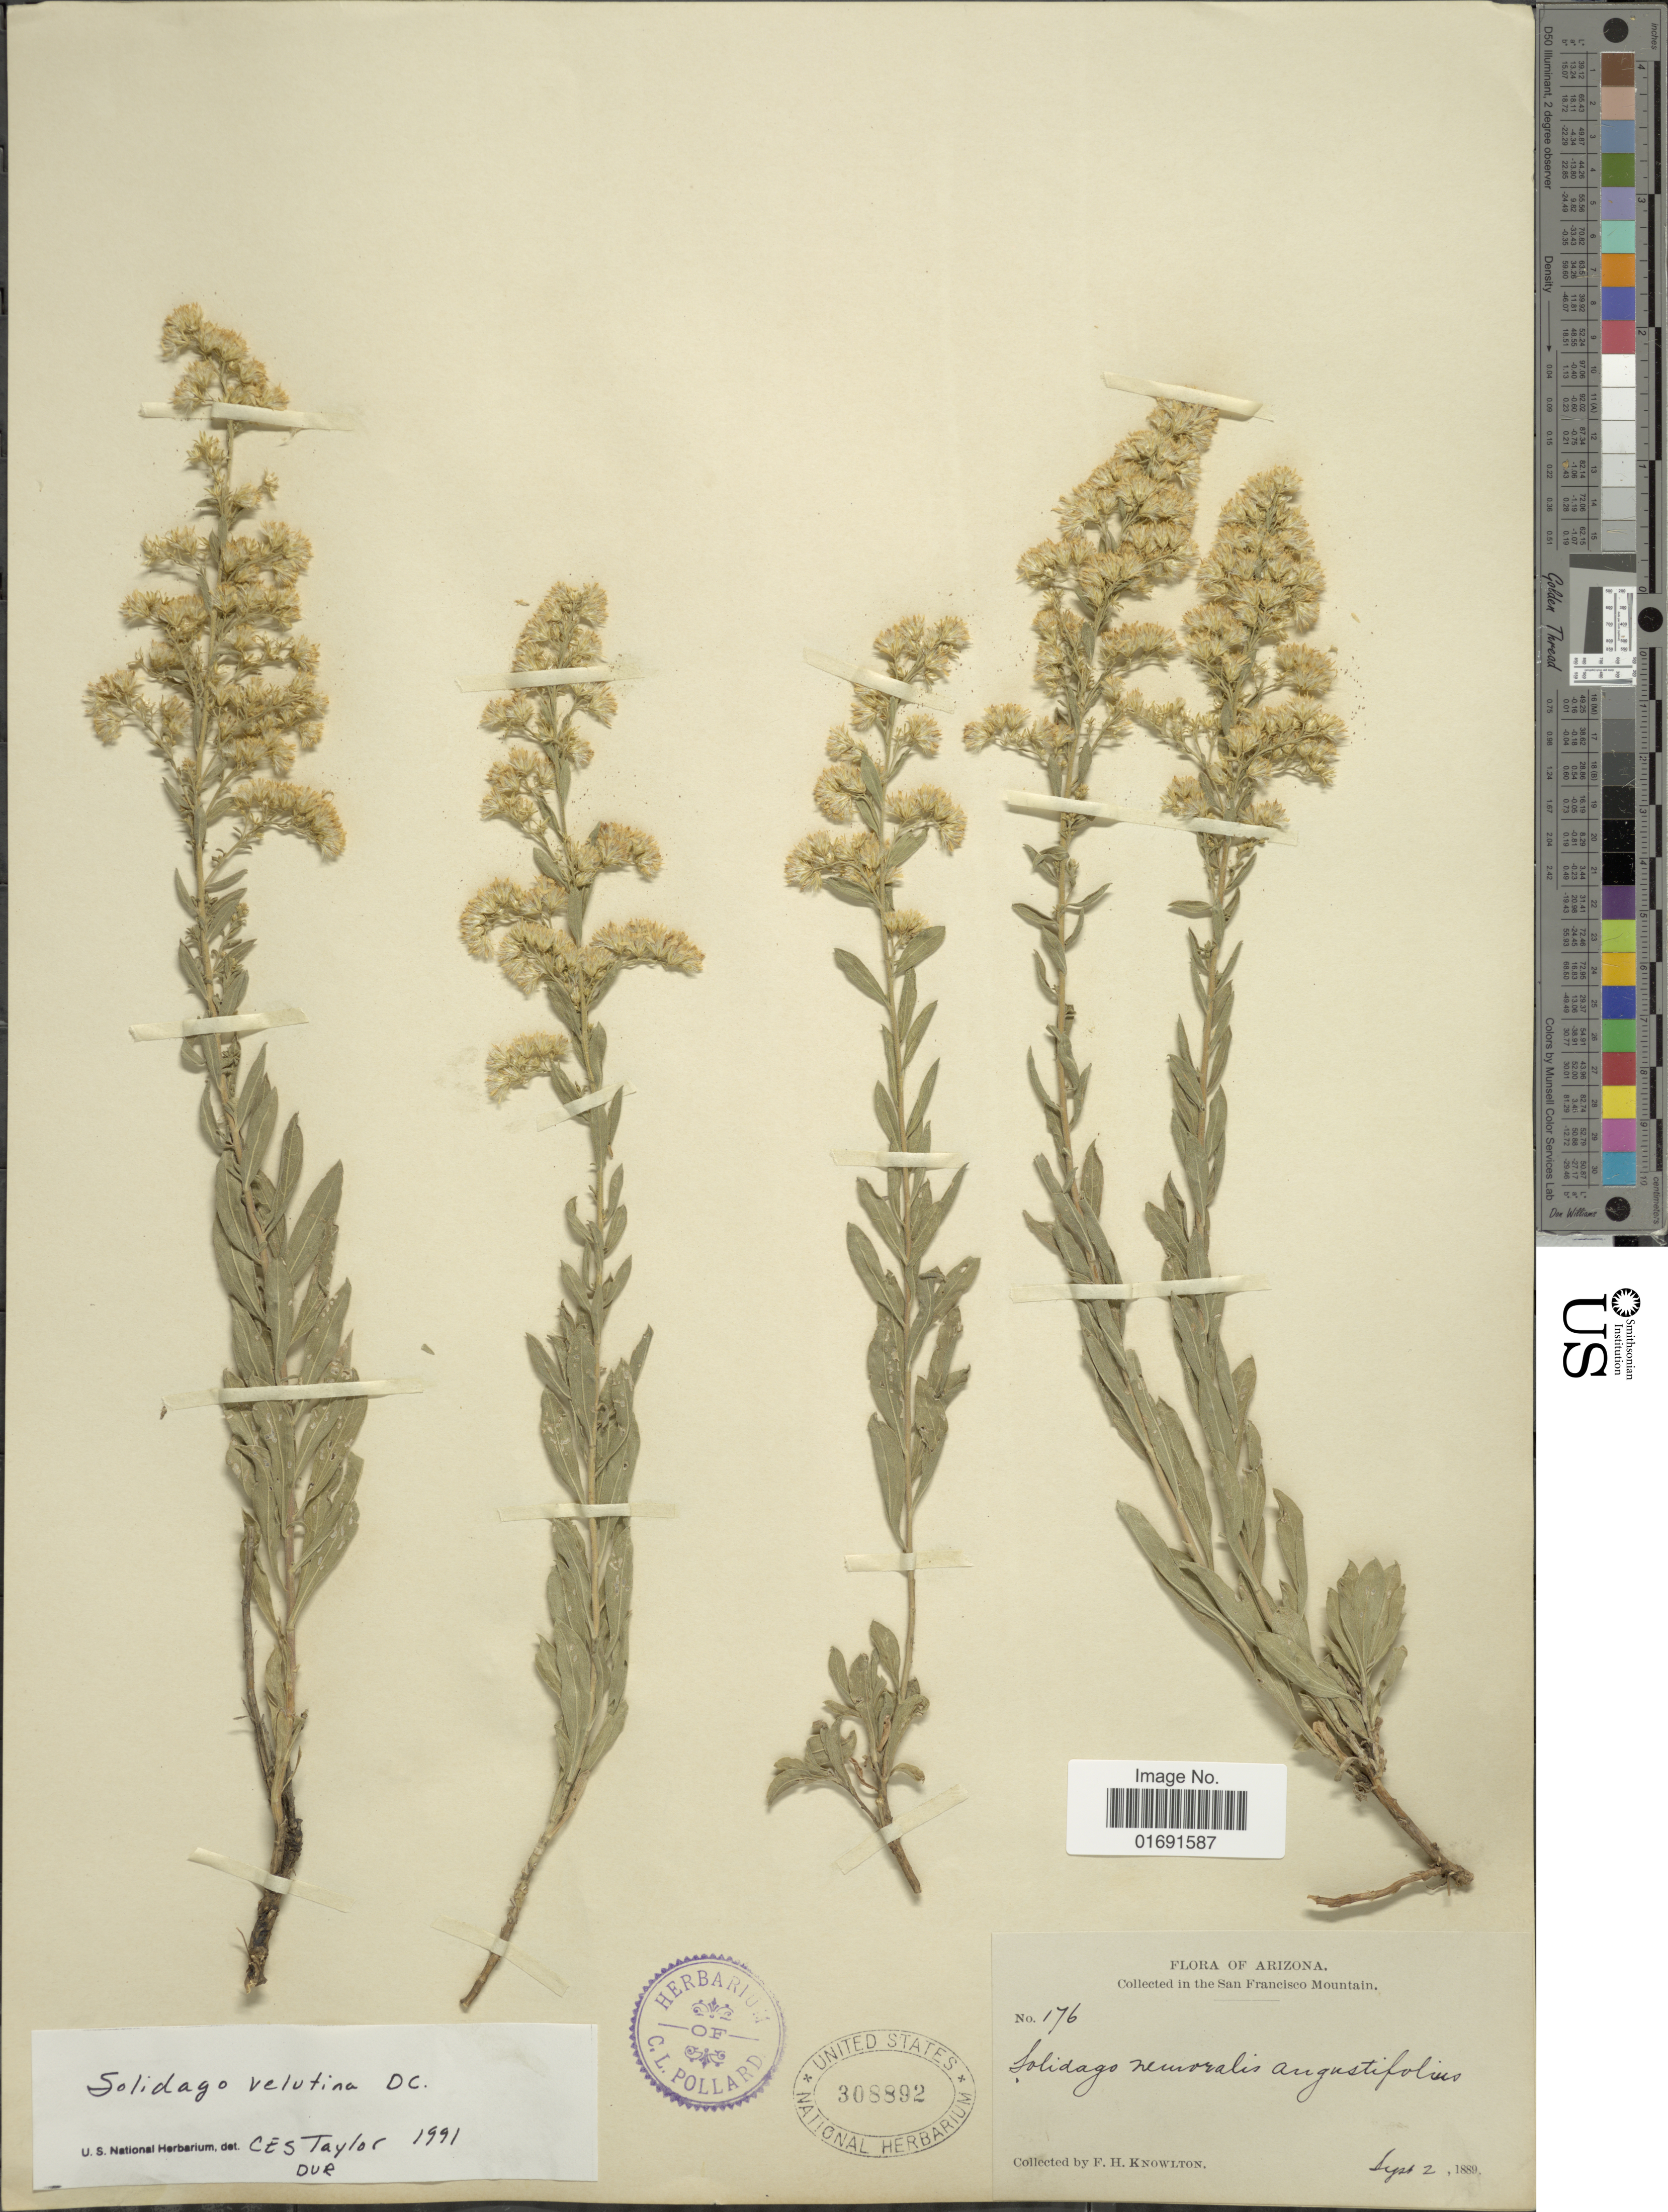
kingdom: Plantae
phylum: Tracheophyta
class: Magnoliopsida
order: Asterales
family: Asteraceae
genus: Solidago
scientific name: Solidago velutina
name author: DC.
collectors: F. H. Knowlton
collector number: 176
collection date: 1889-09-02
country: United States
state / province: Arizona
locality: San Francisco Mountain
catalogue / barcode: US 308892